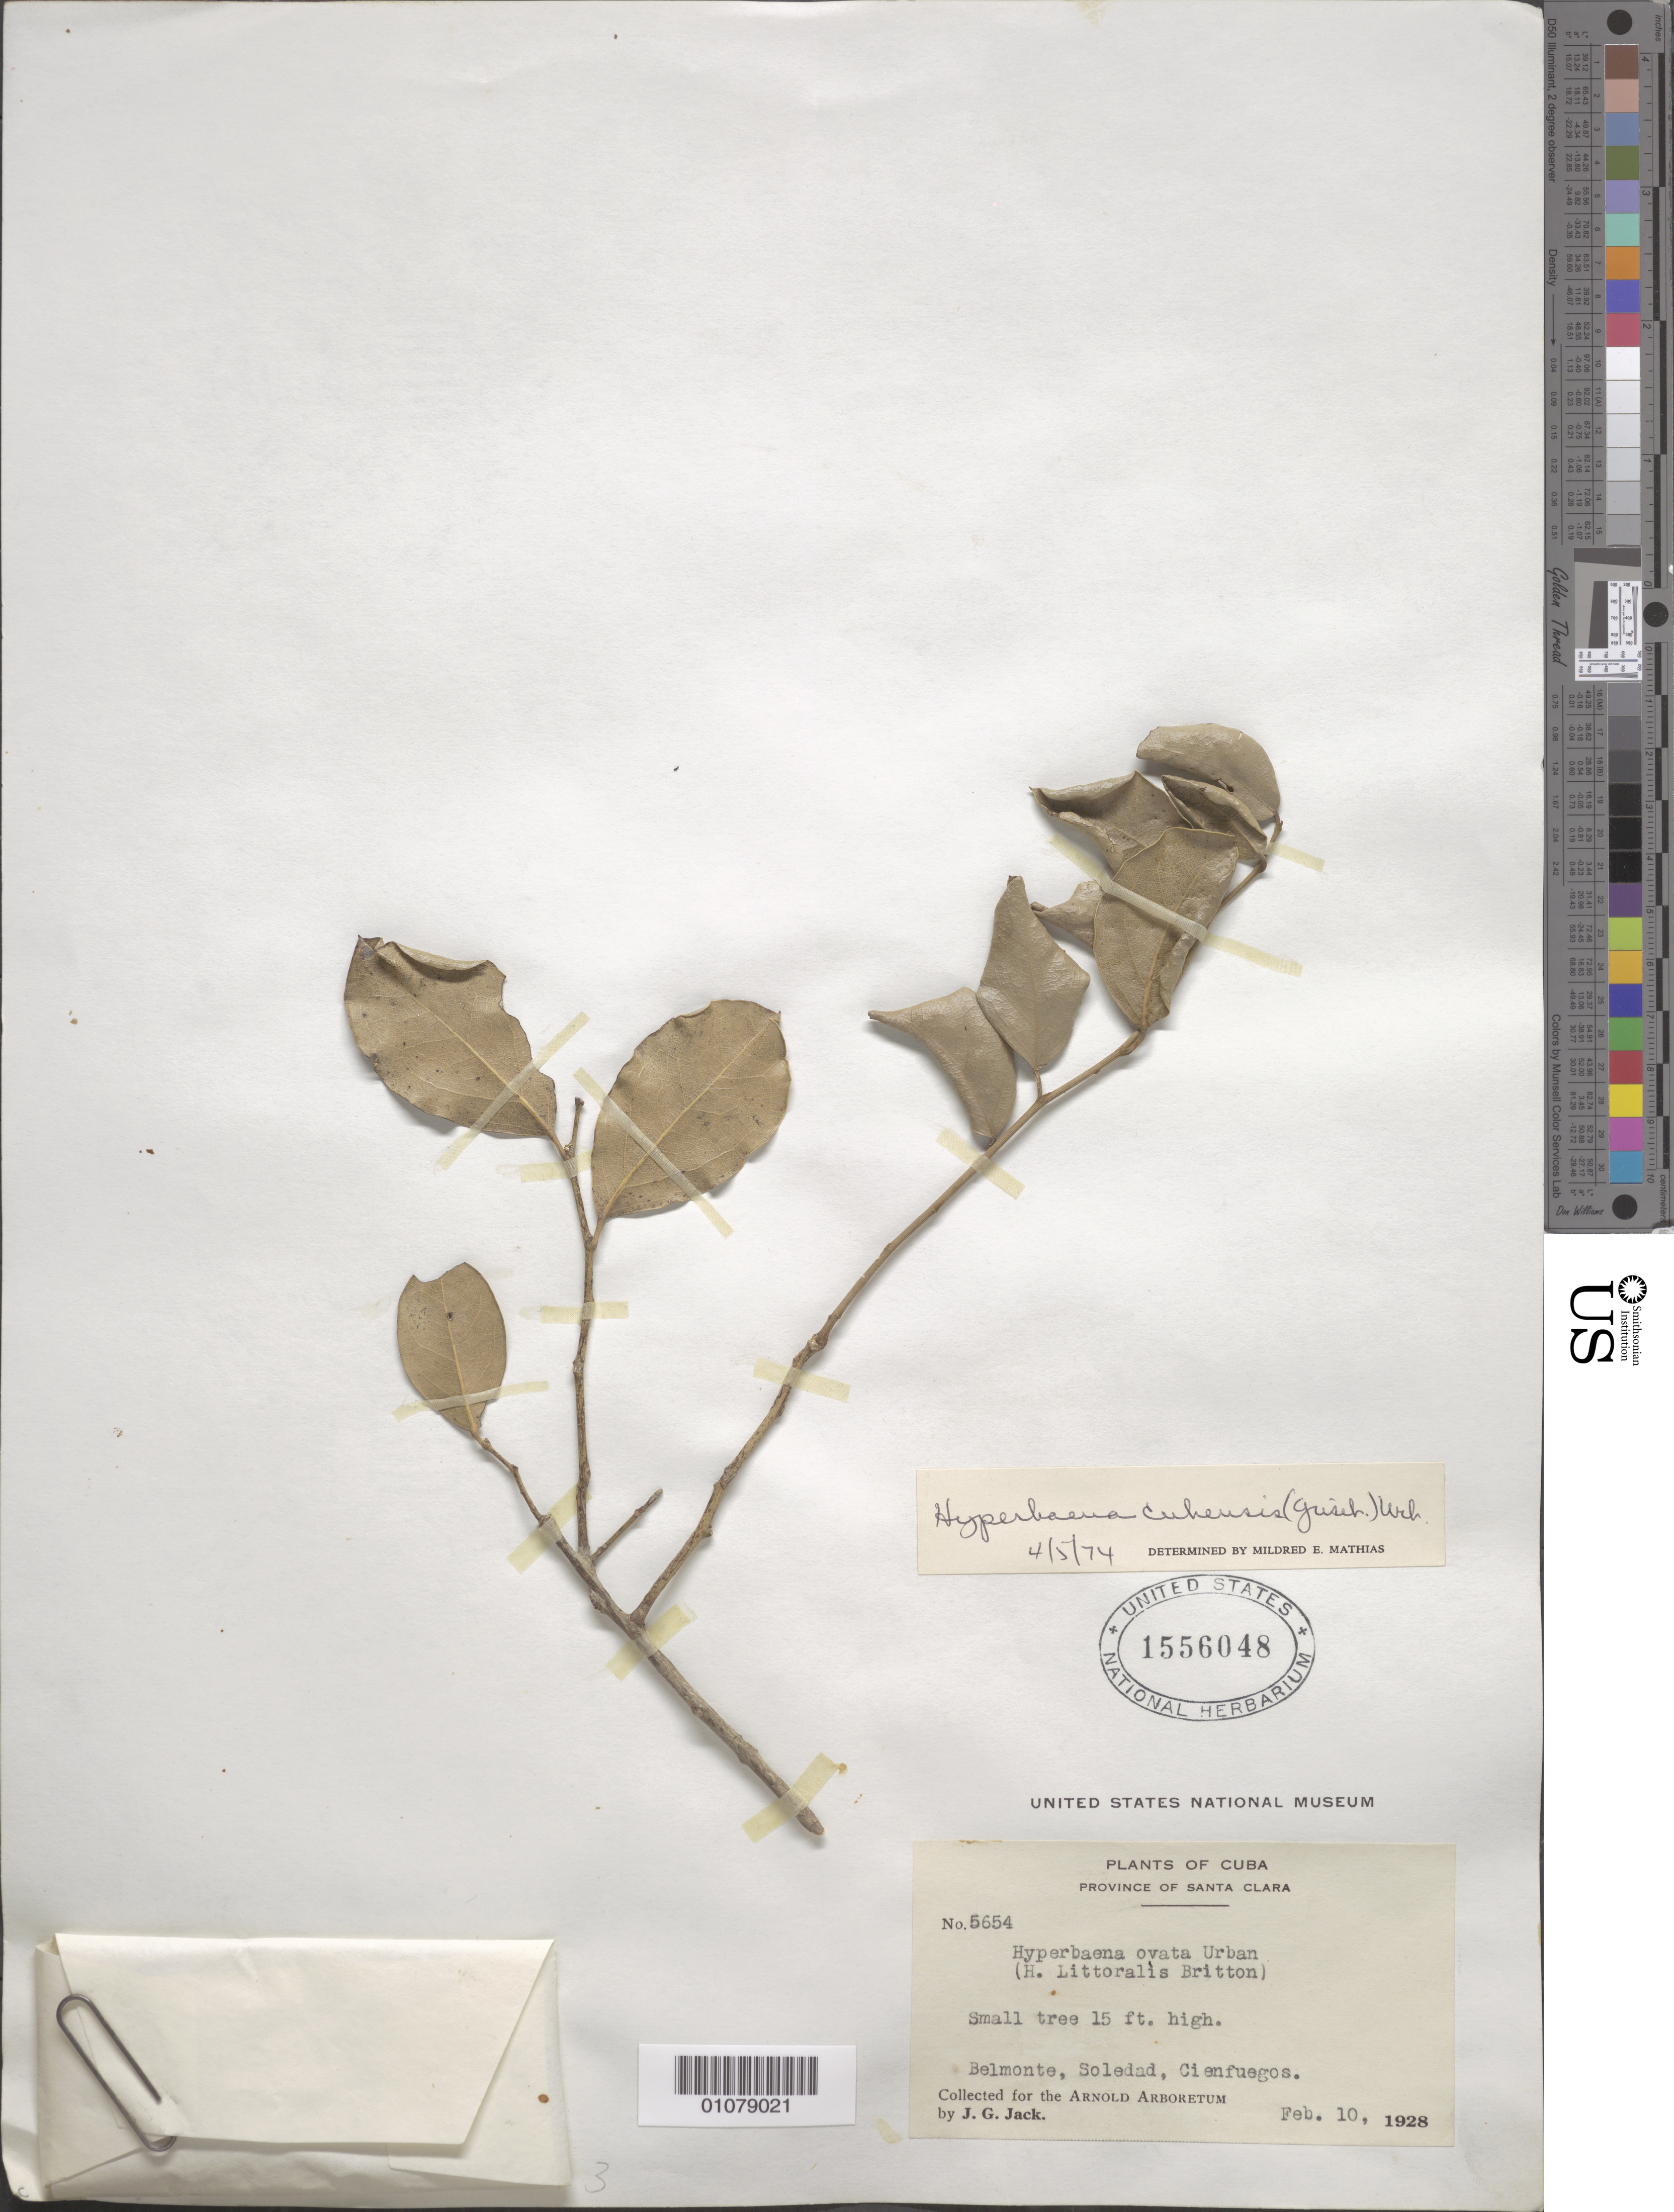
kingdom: Plantae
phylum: Tracheophyta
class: Magnoliopsida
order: Ranunculales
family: Menispermaceae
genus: Hyperbaena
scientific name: Hyperbaena cubensis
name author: (Griseb.) Urb.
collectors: J. G. Jack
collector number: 5654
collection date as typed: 10 Feb 1928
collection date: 1928-02-10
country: Cuba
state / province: Cienfuegos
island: Cuba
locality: Province of Santa Clara, Belmonte, Soledad, Cienfuegos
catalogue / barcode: US 1556048